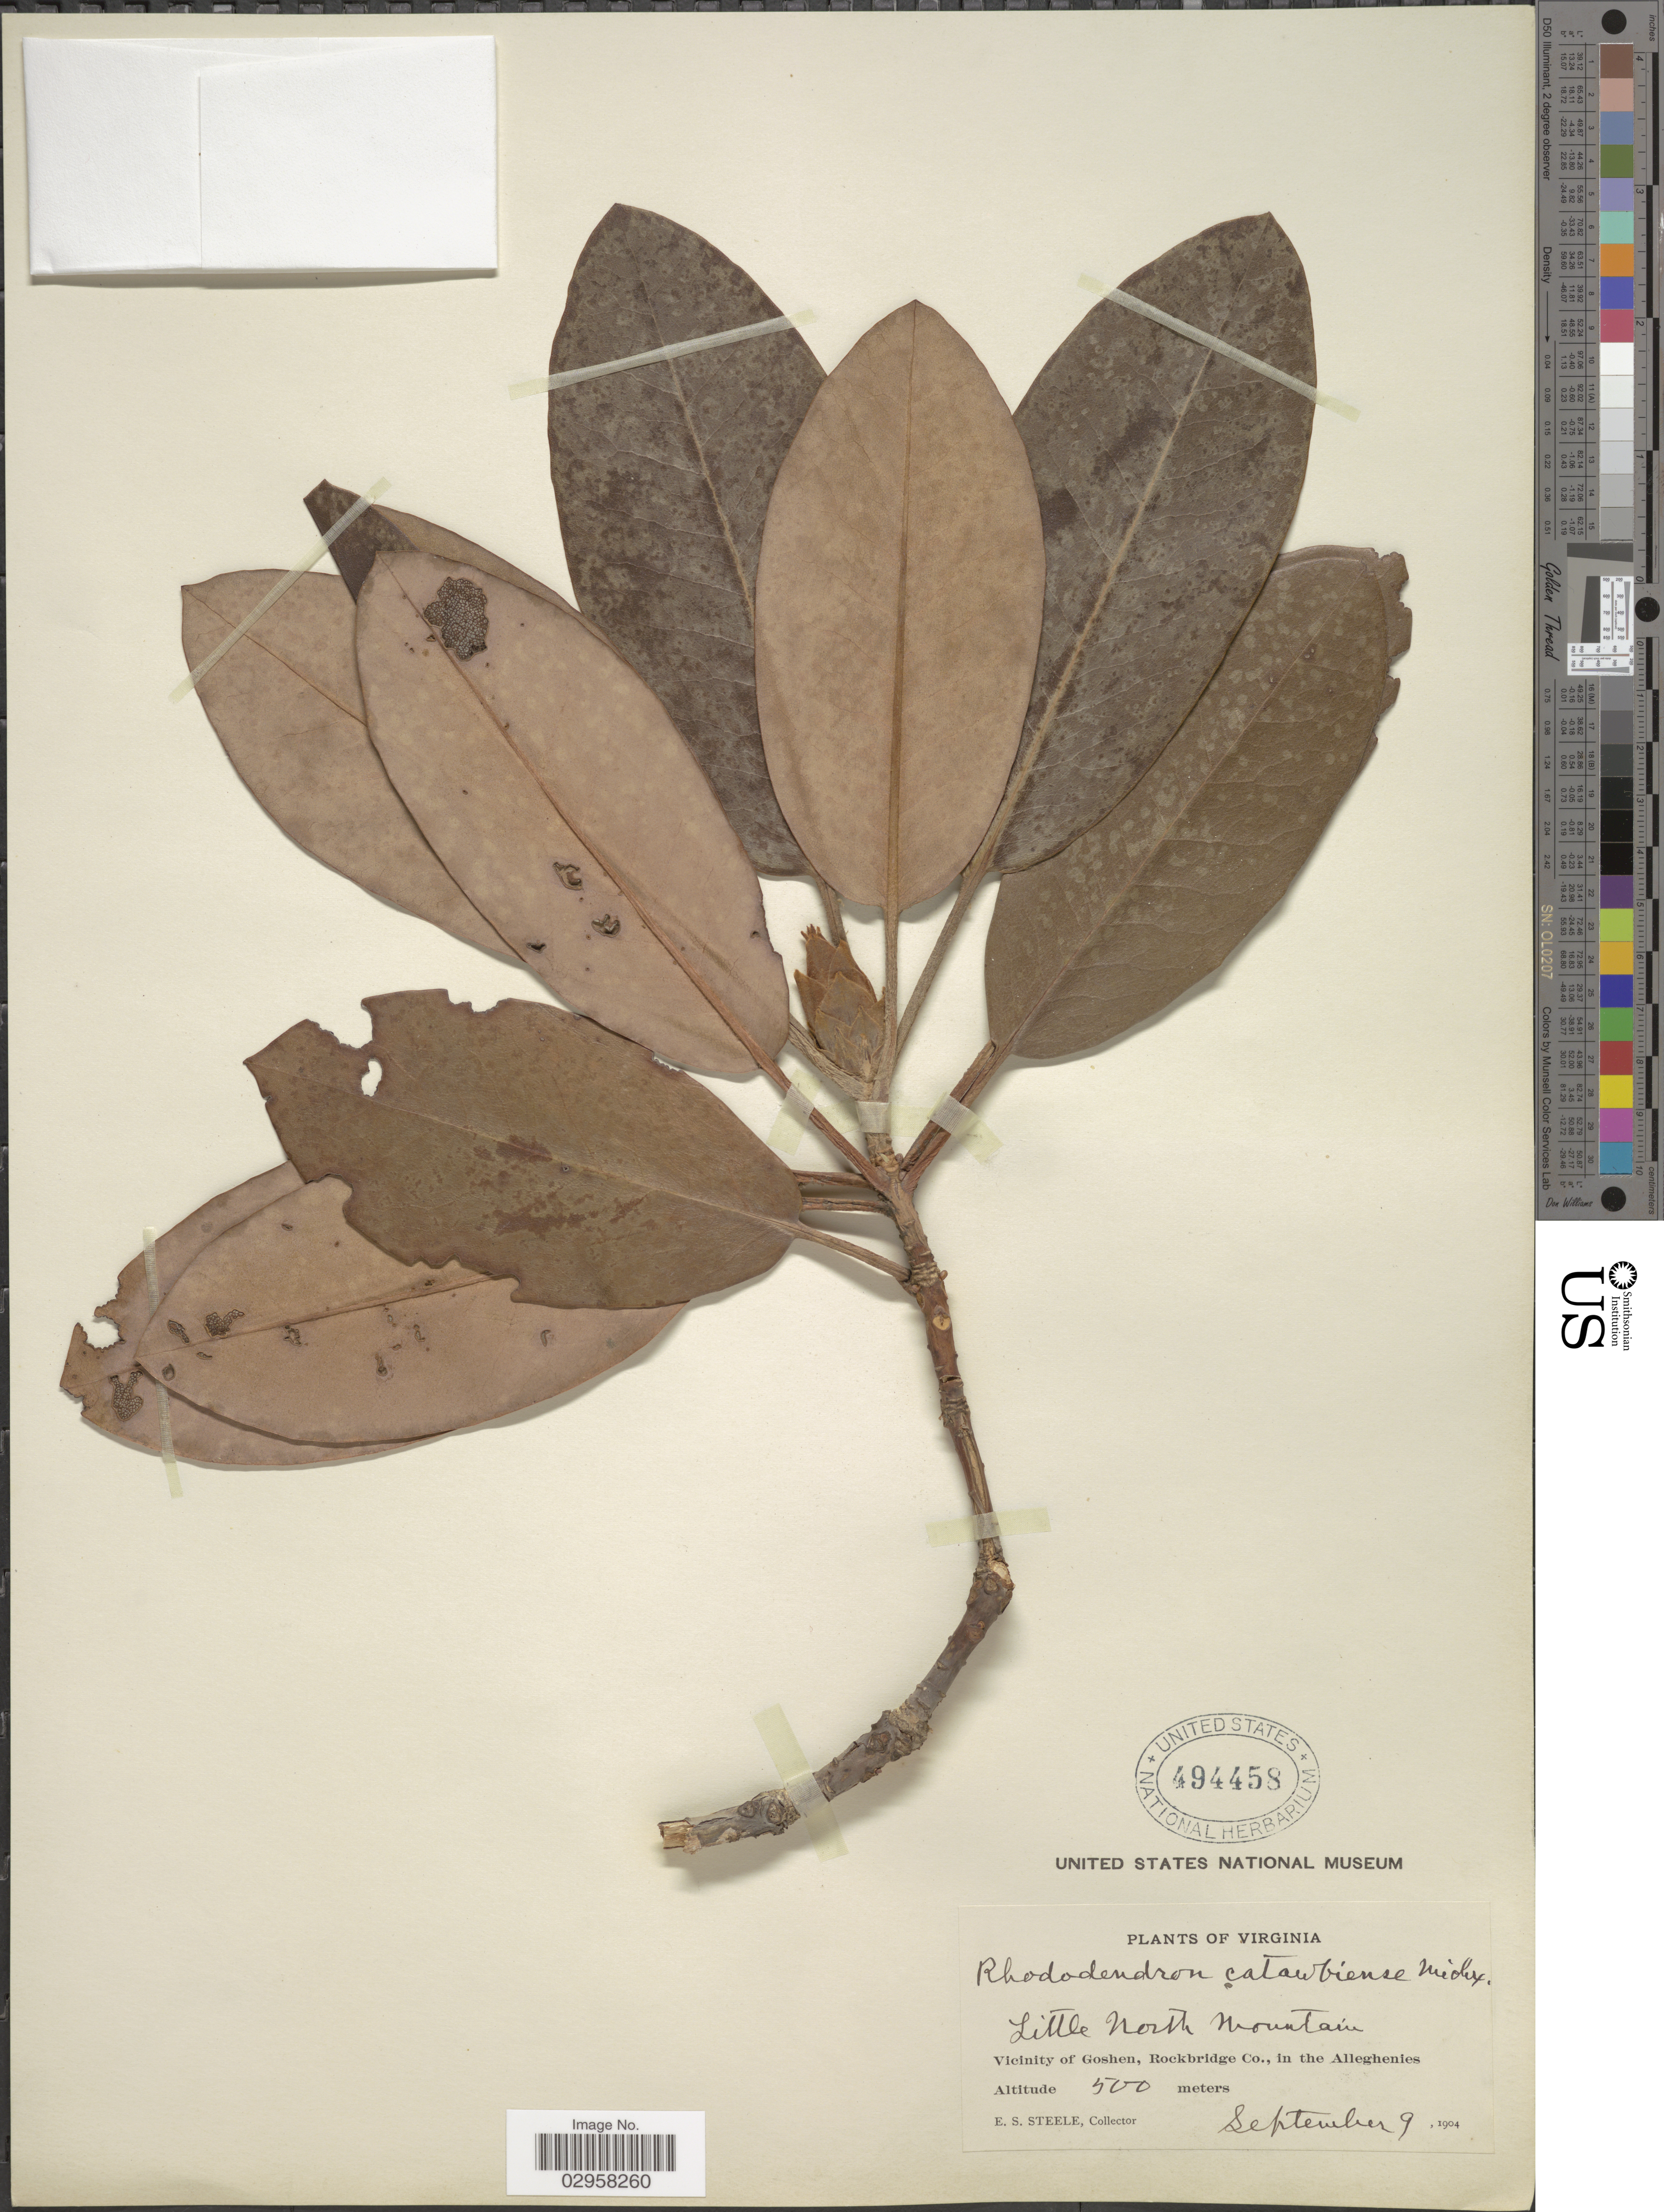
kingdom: Plantae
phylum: Tracheophyta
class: Magnoliopsida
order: Ericales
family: Ericaceae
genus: Rhododendron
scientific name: Rhododendron catawbiense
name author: Michx.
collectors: E. Steele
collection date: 1904-09-09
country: United States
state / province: Virginia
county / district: Rockbridge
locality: Little North Mountain. Vicinity of Goshen, Rockbridge Co., in the Alleghenies.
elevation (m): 500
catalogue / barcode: US 494458